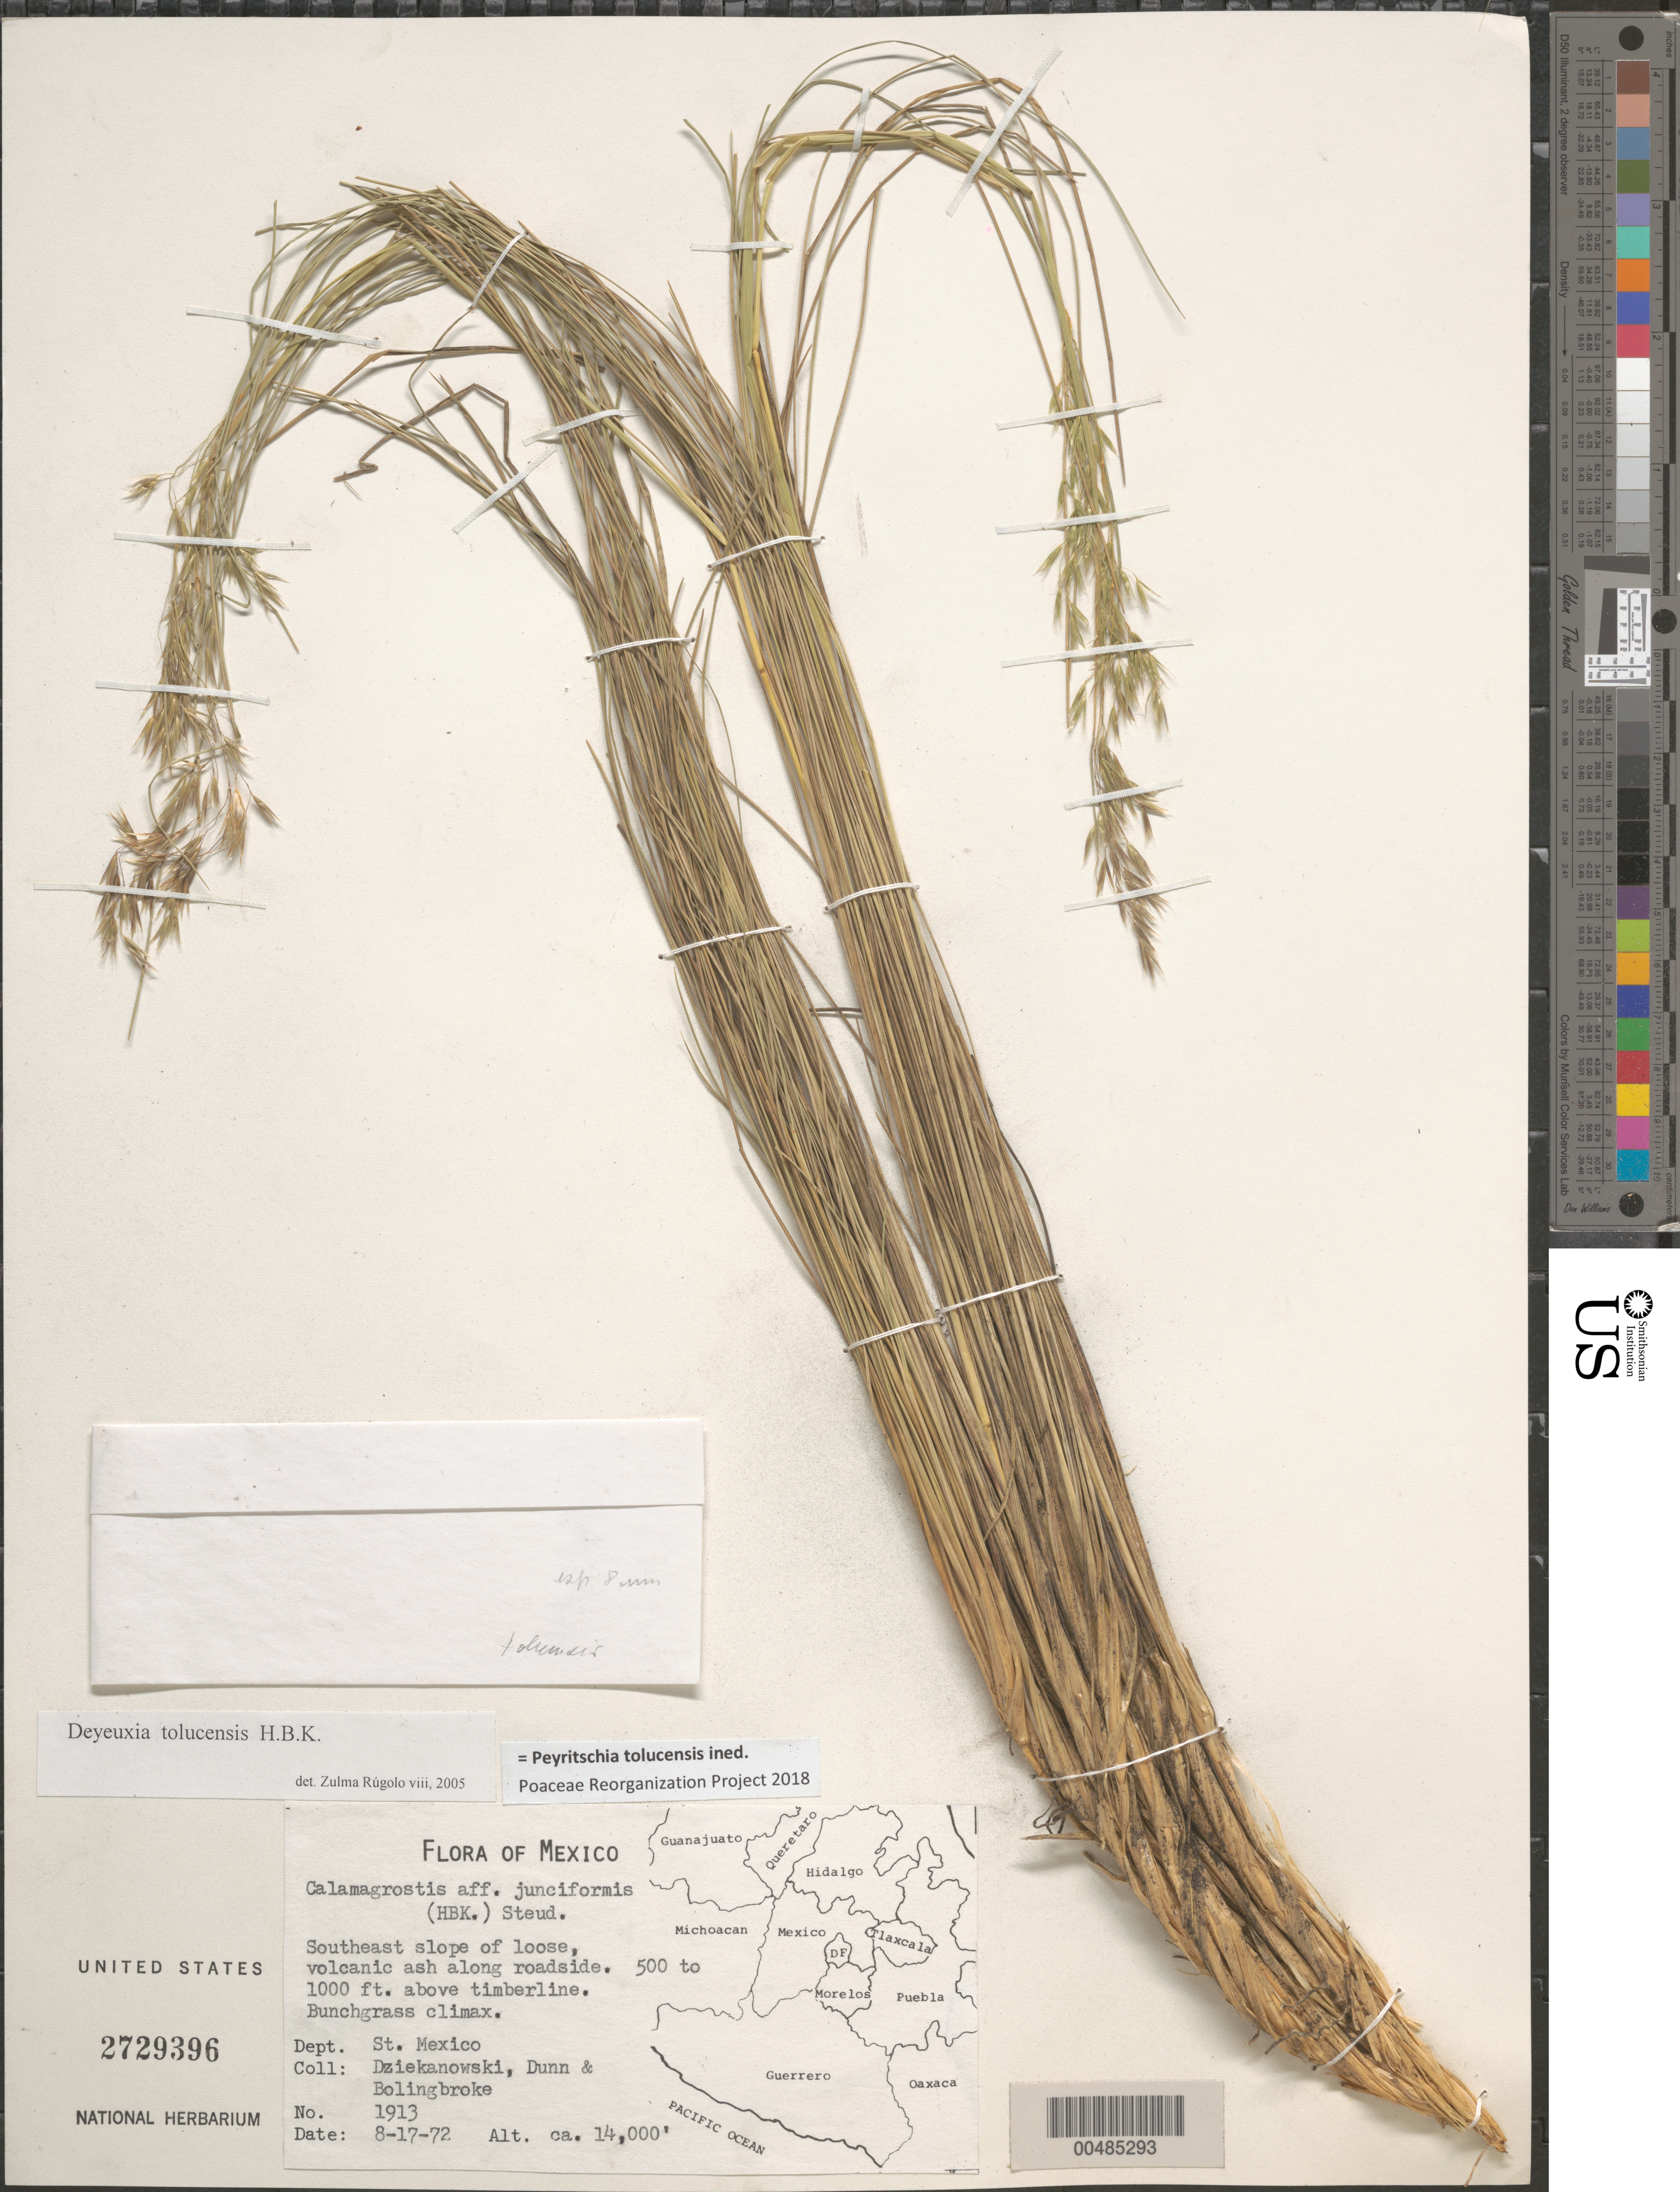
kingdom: Plantae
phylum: Tracheophyta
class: Liliopsida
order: Poales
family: Poaceae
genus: Peyritschia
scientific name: Peyritschia tolucensis ined.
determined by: Poaceae Reorganization Project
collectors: C. T. Dziekanowski et al.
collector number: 1913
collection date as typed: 17 Aug 1972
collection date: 1972-08-17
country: Mexico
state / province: México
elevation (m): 4267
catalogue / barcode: US 2729396